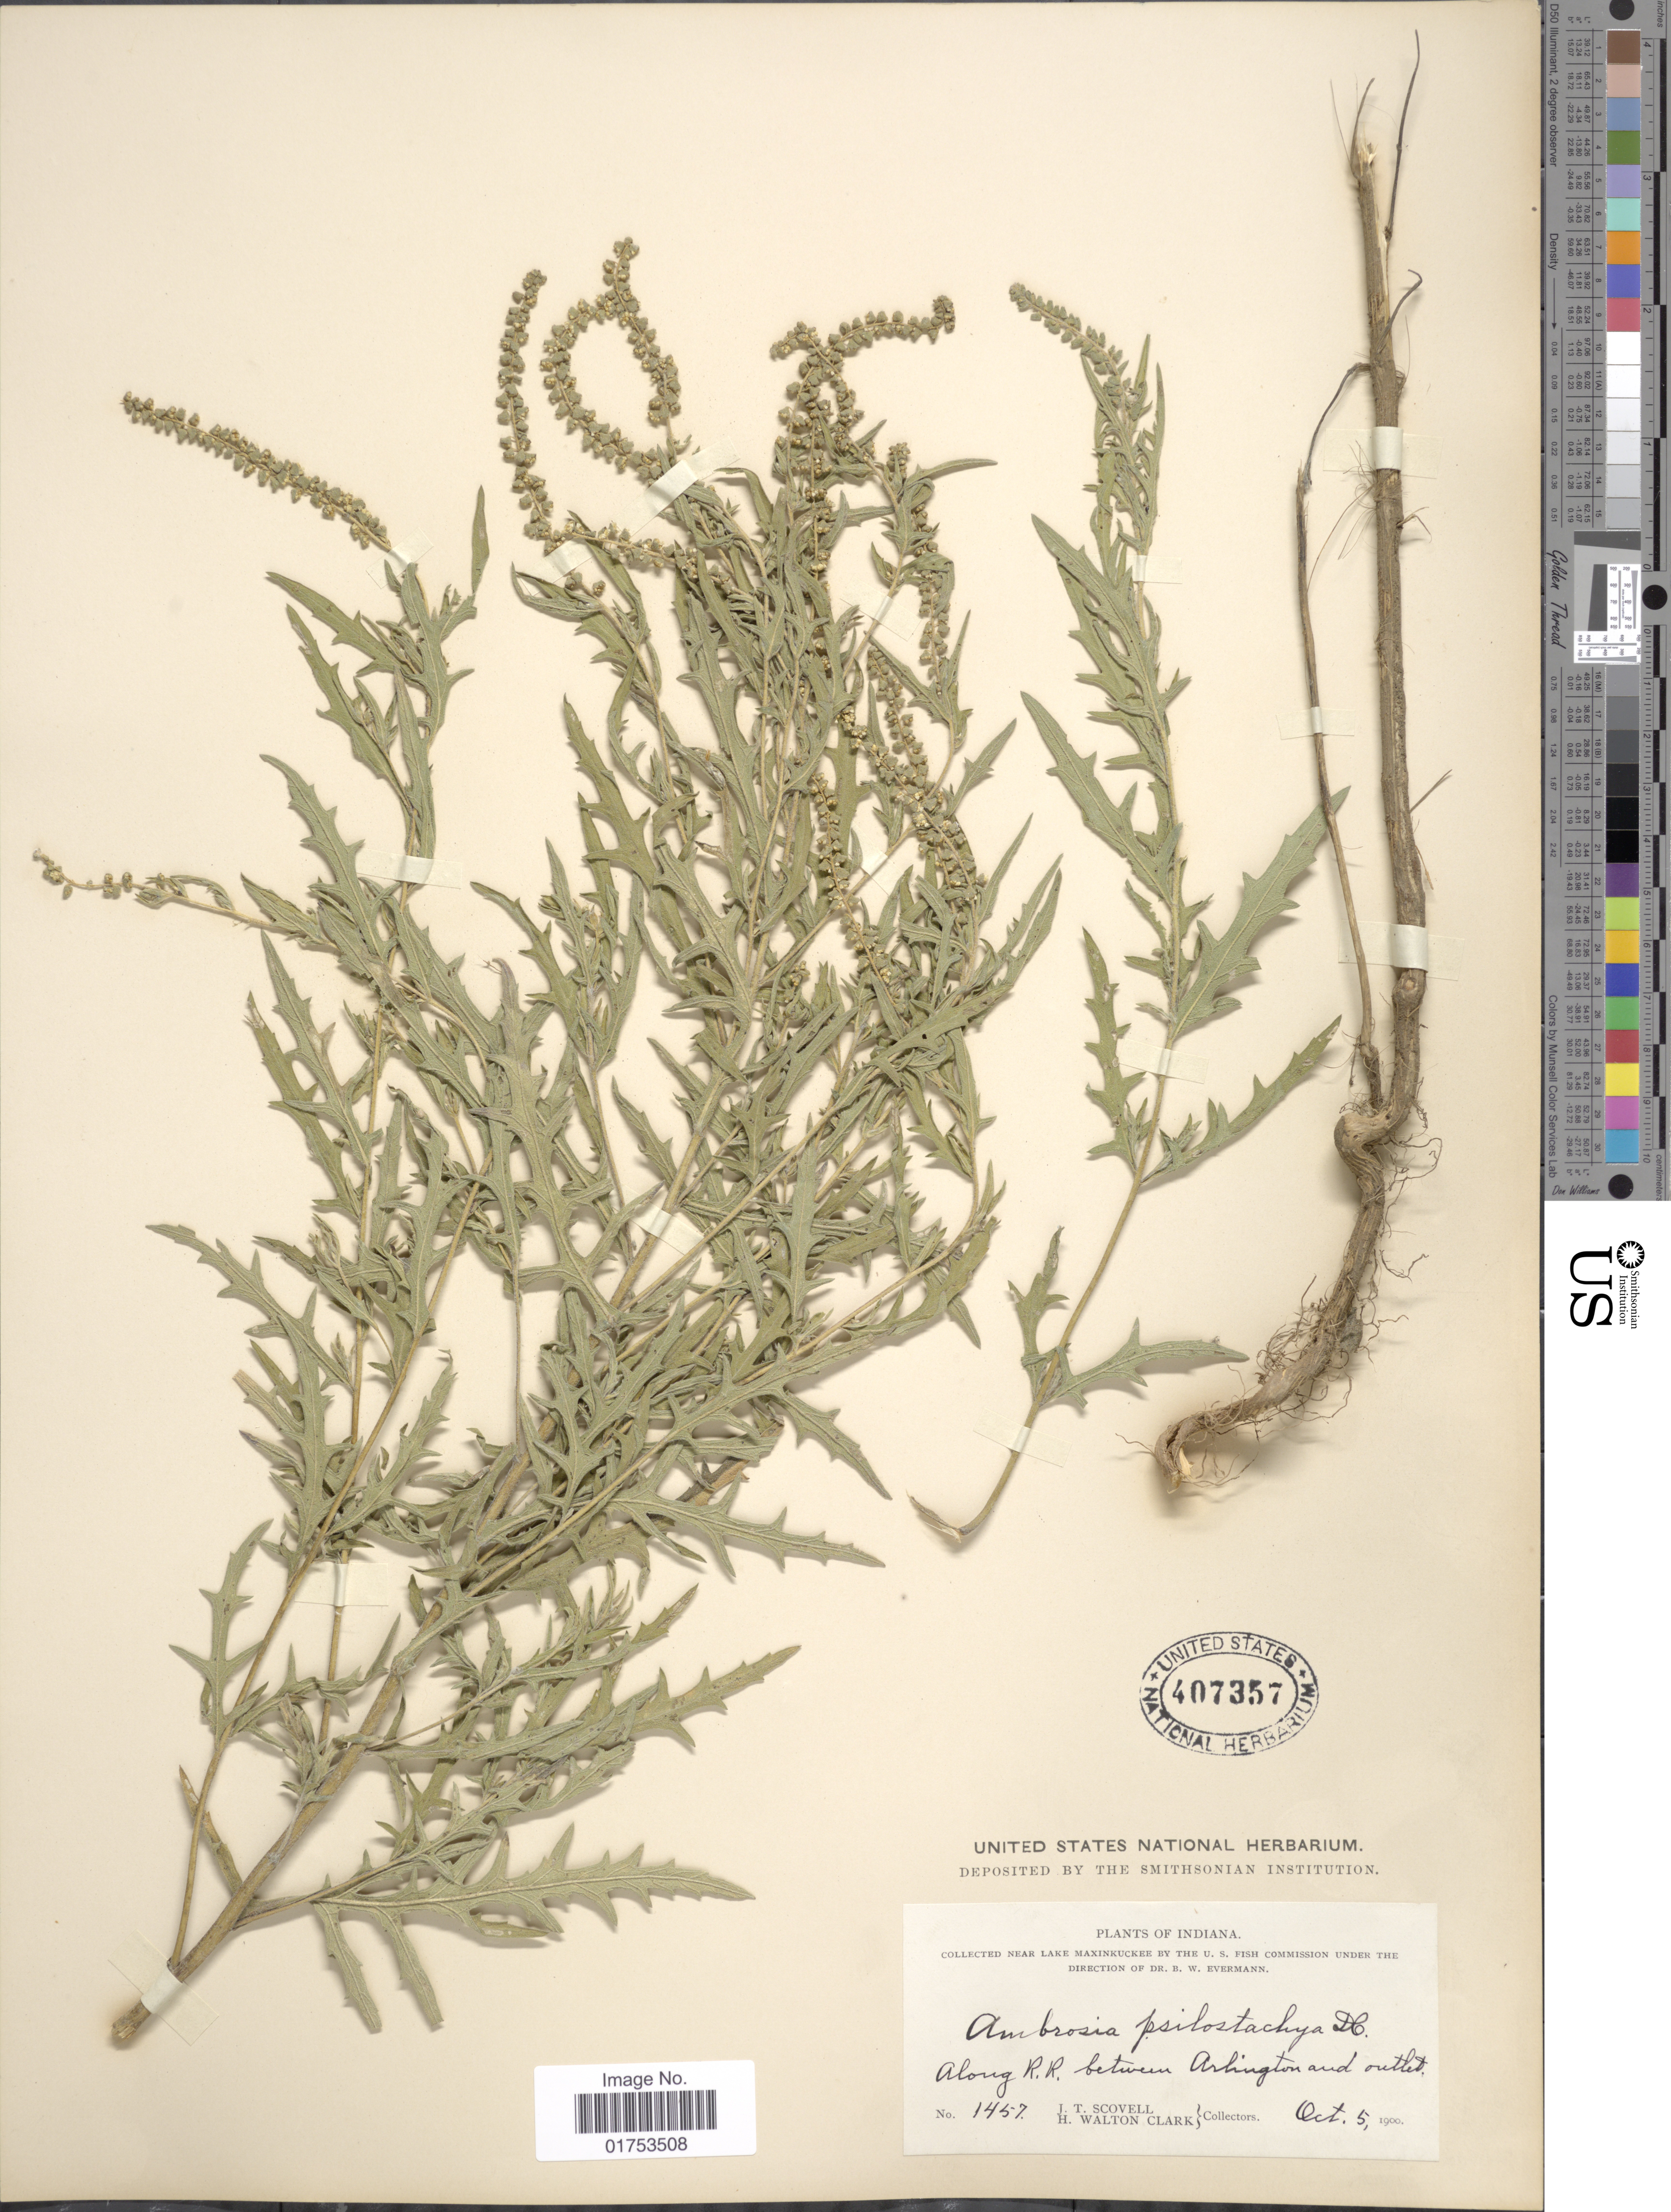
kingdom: Plantae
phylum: Tracheophyta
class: Magnoliopsida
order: Asterales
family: Asteraceae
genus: Ambrosia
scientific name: Ambrosia psilostachya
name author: DC.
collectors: J. T. Scovell & H. W. Clark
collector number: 1457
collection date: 1900-10-05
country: United States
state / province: Indiana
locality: Near Lake Maxinkuckee, along R.R. between Arlington and outlet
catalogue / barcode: US 407357